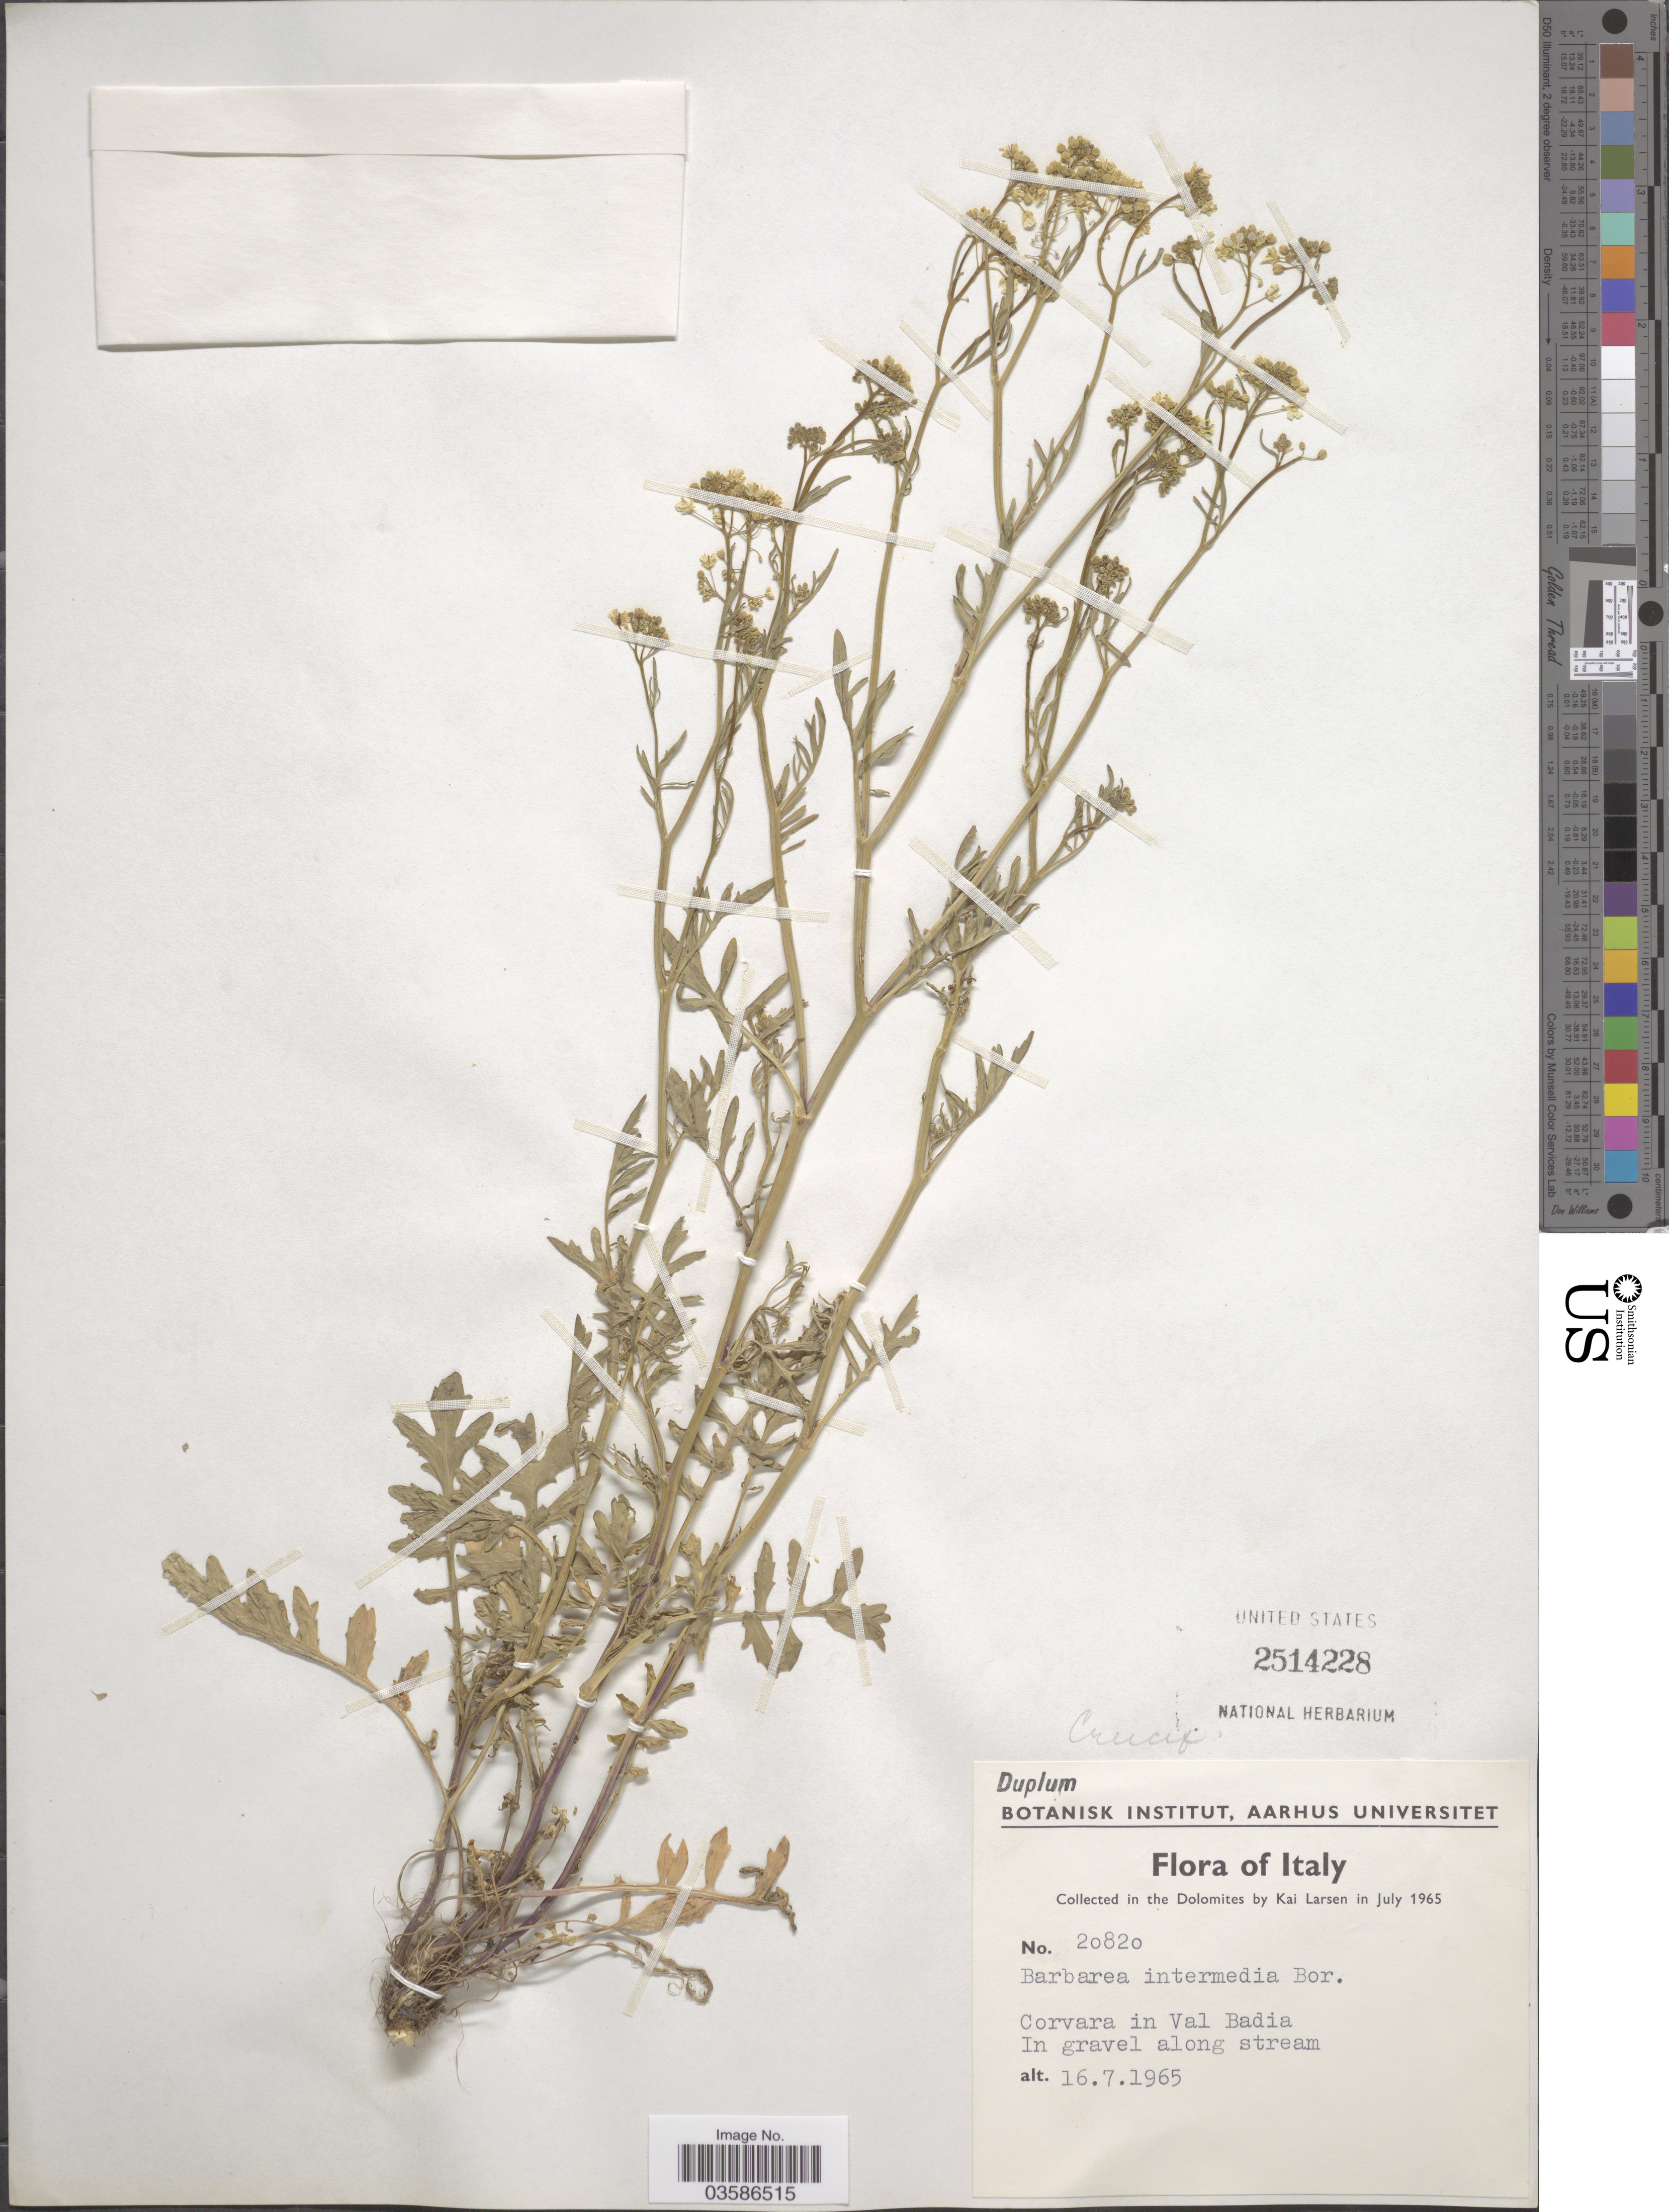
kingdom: Plantae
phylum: Tracheophyta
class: Magnoliopsida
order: Brassicales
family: Brassicaceae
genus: Barbarea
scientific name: Barbarea intermedia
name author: Boreau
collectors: K. Larsen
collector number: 20820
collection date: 1965-07-16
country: Italy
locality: In the Dolomites. Corvara in Val Badia.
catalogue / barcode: US 2514228